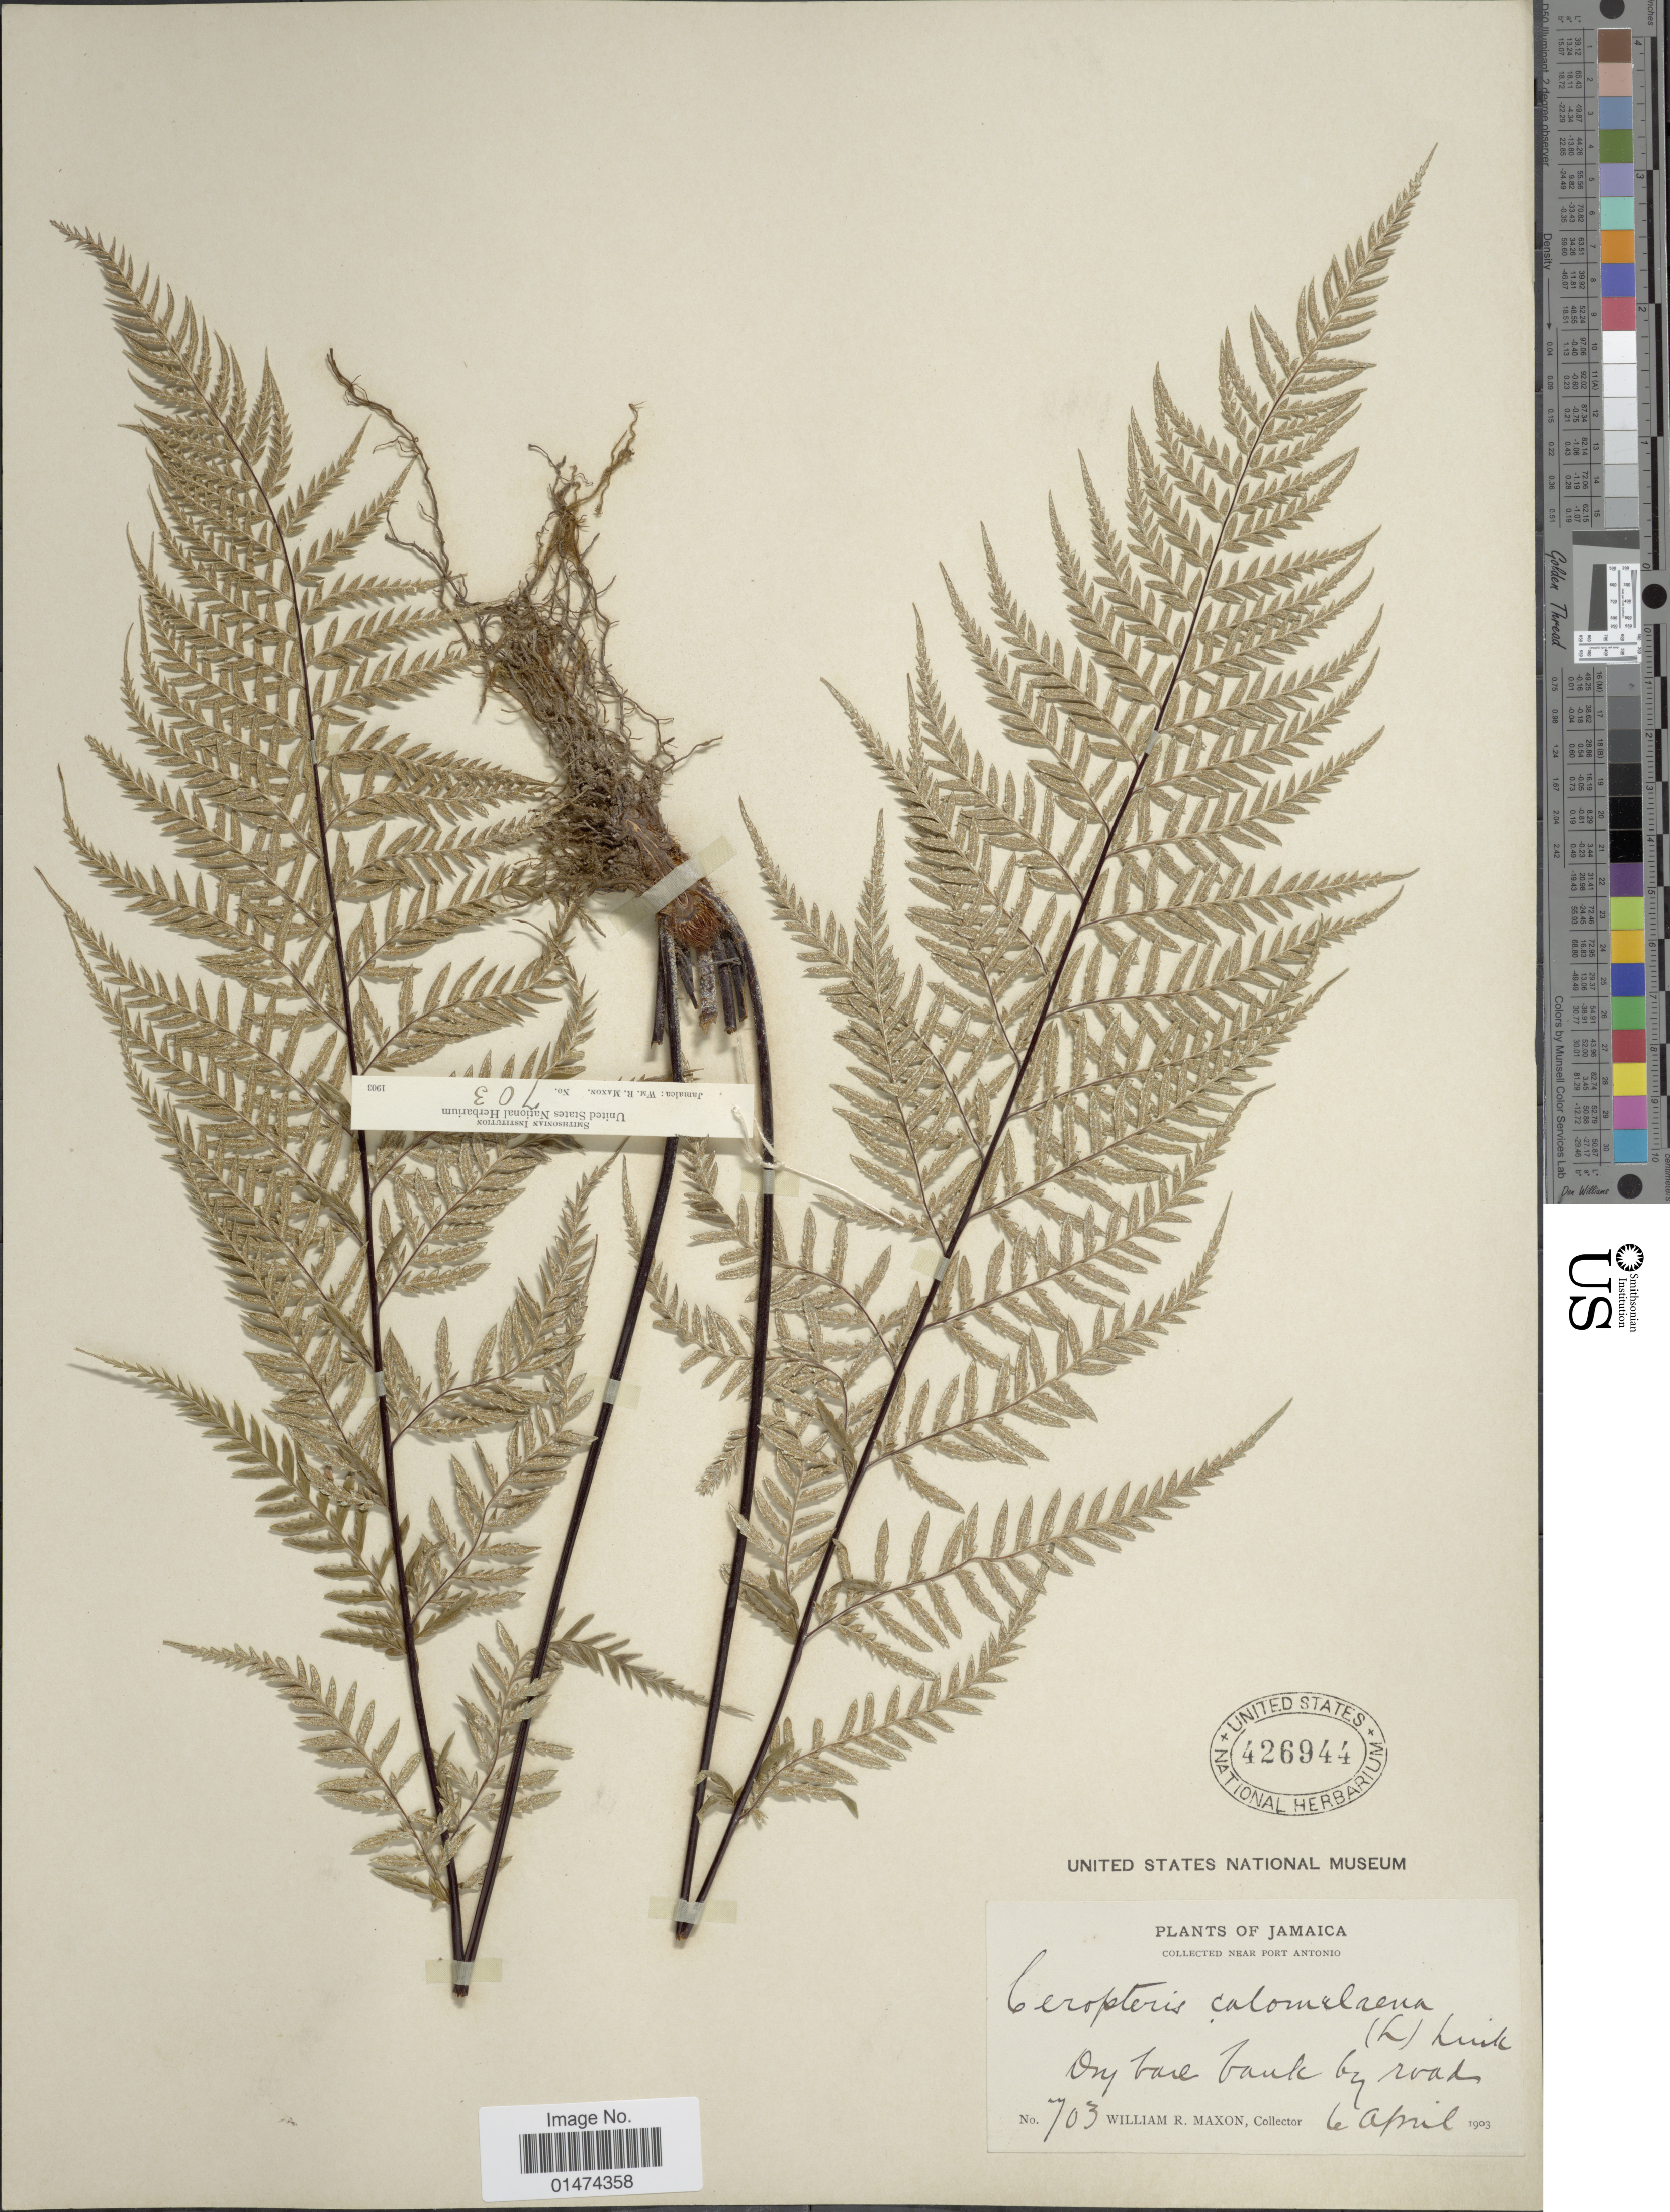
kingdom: Plantae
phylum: Tracheophyta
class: Polypodiopsida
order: Polypodiales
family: Pteridaceae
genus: Pityrogramma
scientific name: Pityrogramma calomelanos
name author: (L.) Link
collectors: W. R. Maxon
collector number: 703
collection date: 1903-04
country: Jamaica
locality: Collected near Port Antonio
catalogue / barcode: US 426944